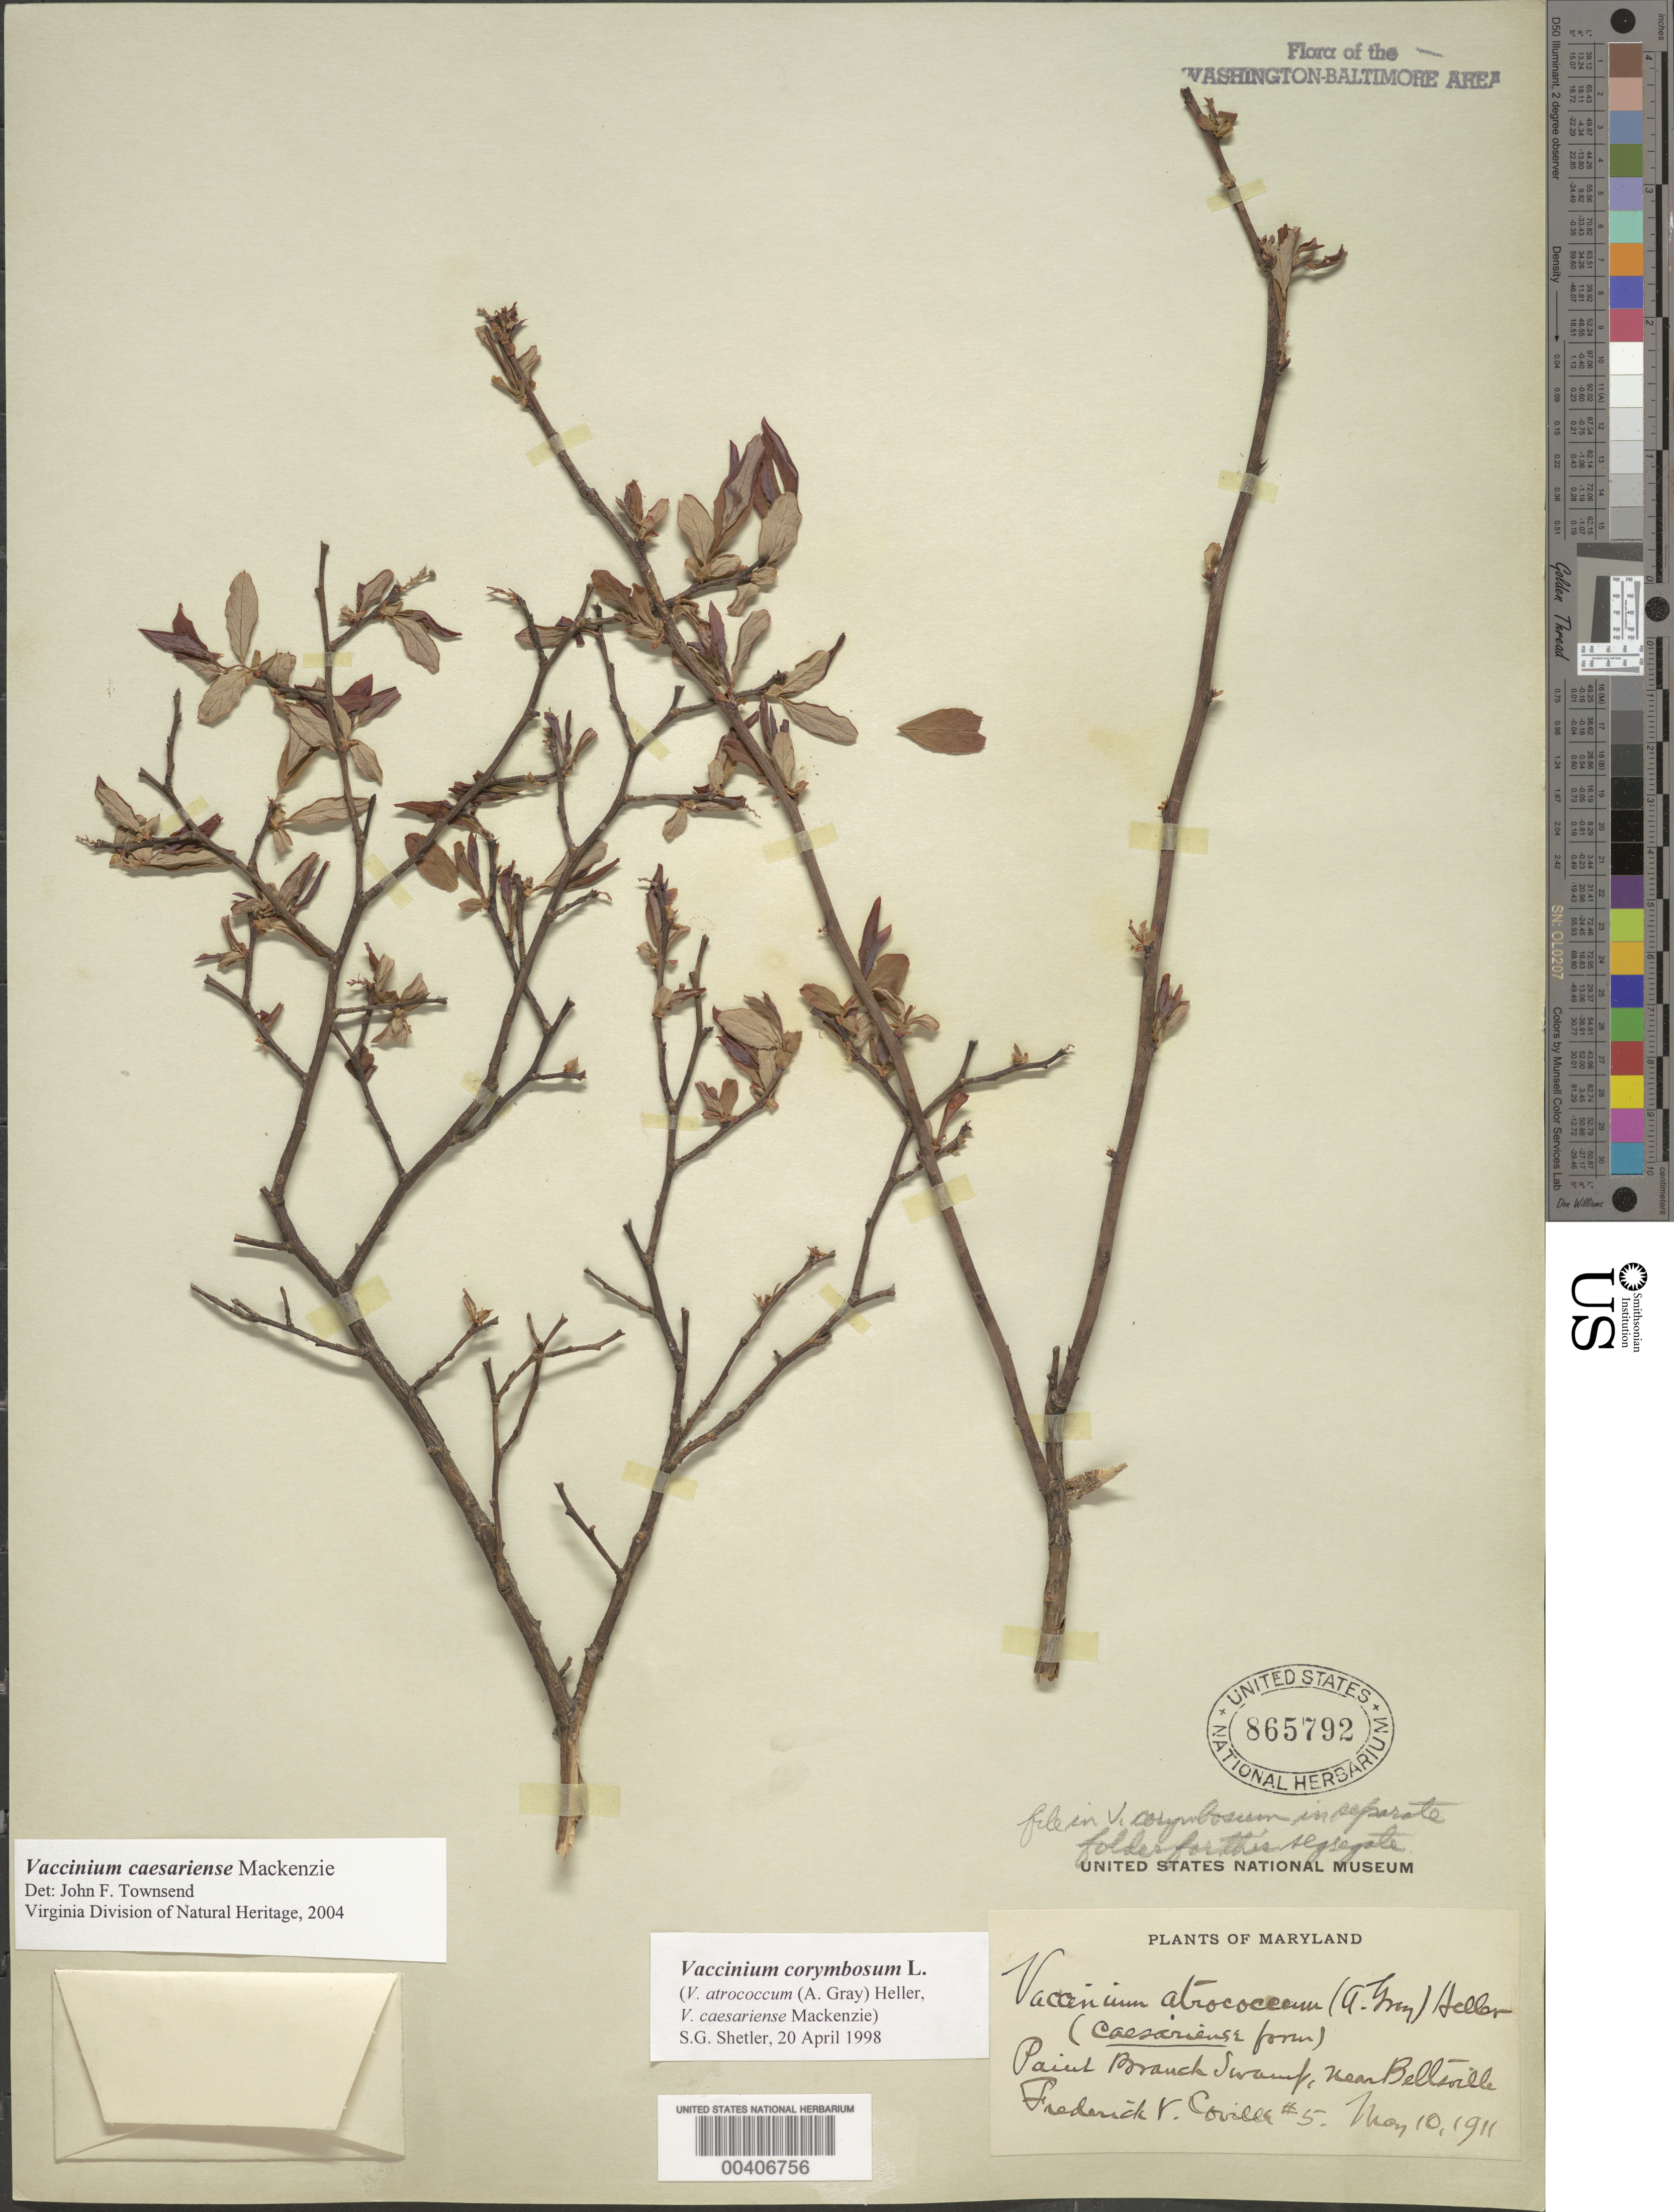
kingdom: Plantae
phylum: Tracheophyta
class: Magnoliopsida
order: Ericales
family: Ericaceae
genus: Vaccinium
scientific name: Vaccinium corymbosum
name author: L.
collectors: F. V. Coville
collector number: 5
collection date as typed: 10 May 1911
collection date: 1911-05-10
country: United States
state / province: Maryland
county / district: Prince George's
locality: Paint Branch Swamp, Beltsville Area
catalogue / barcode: US 865792